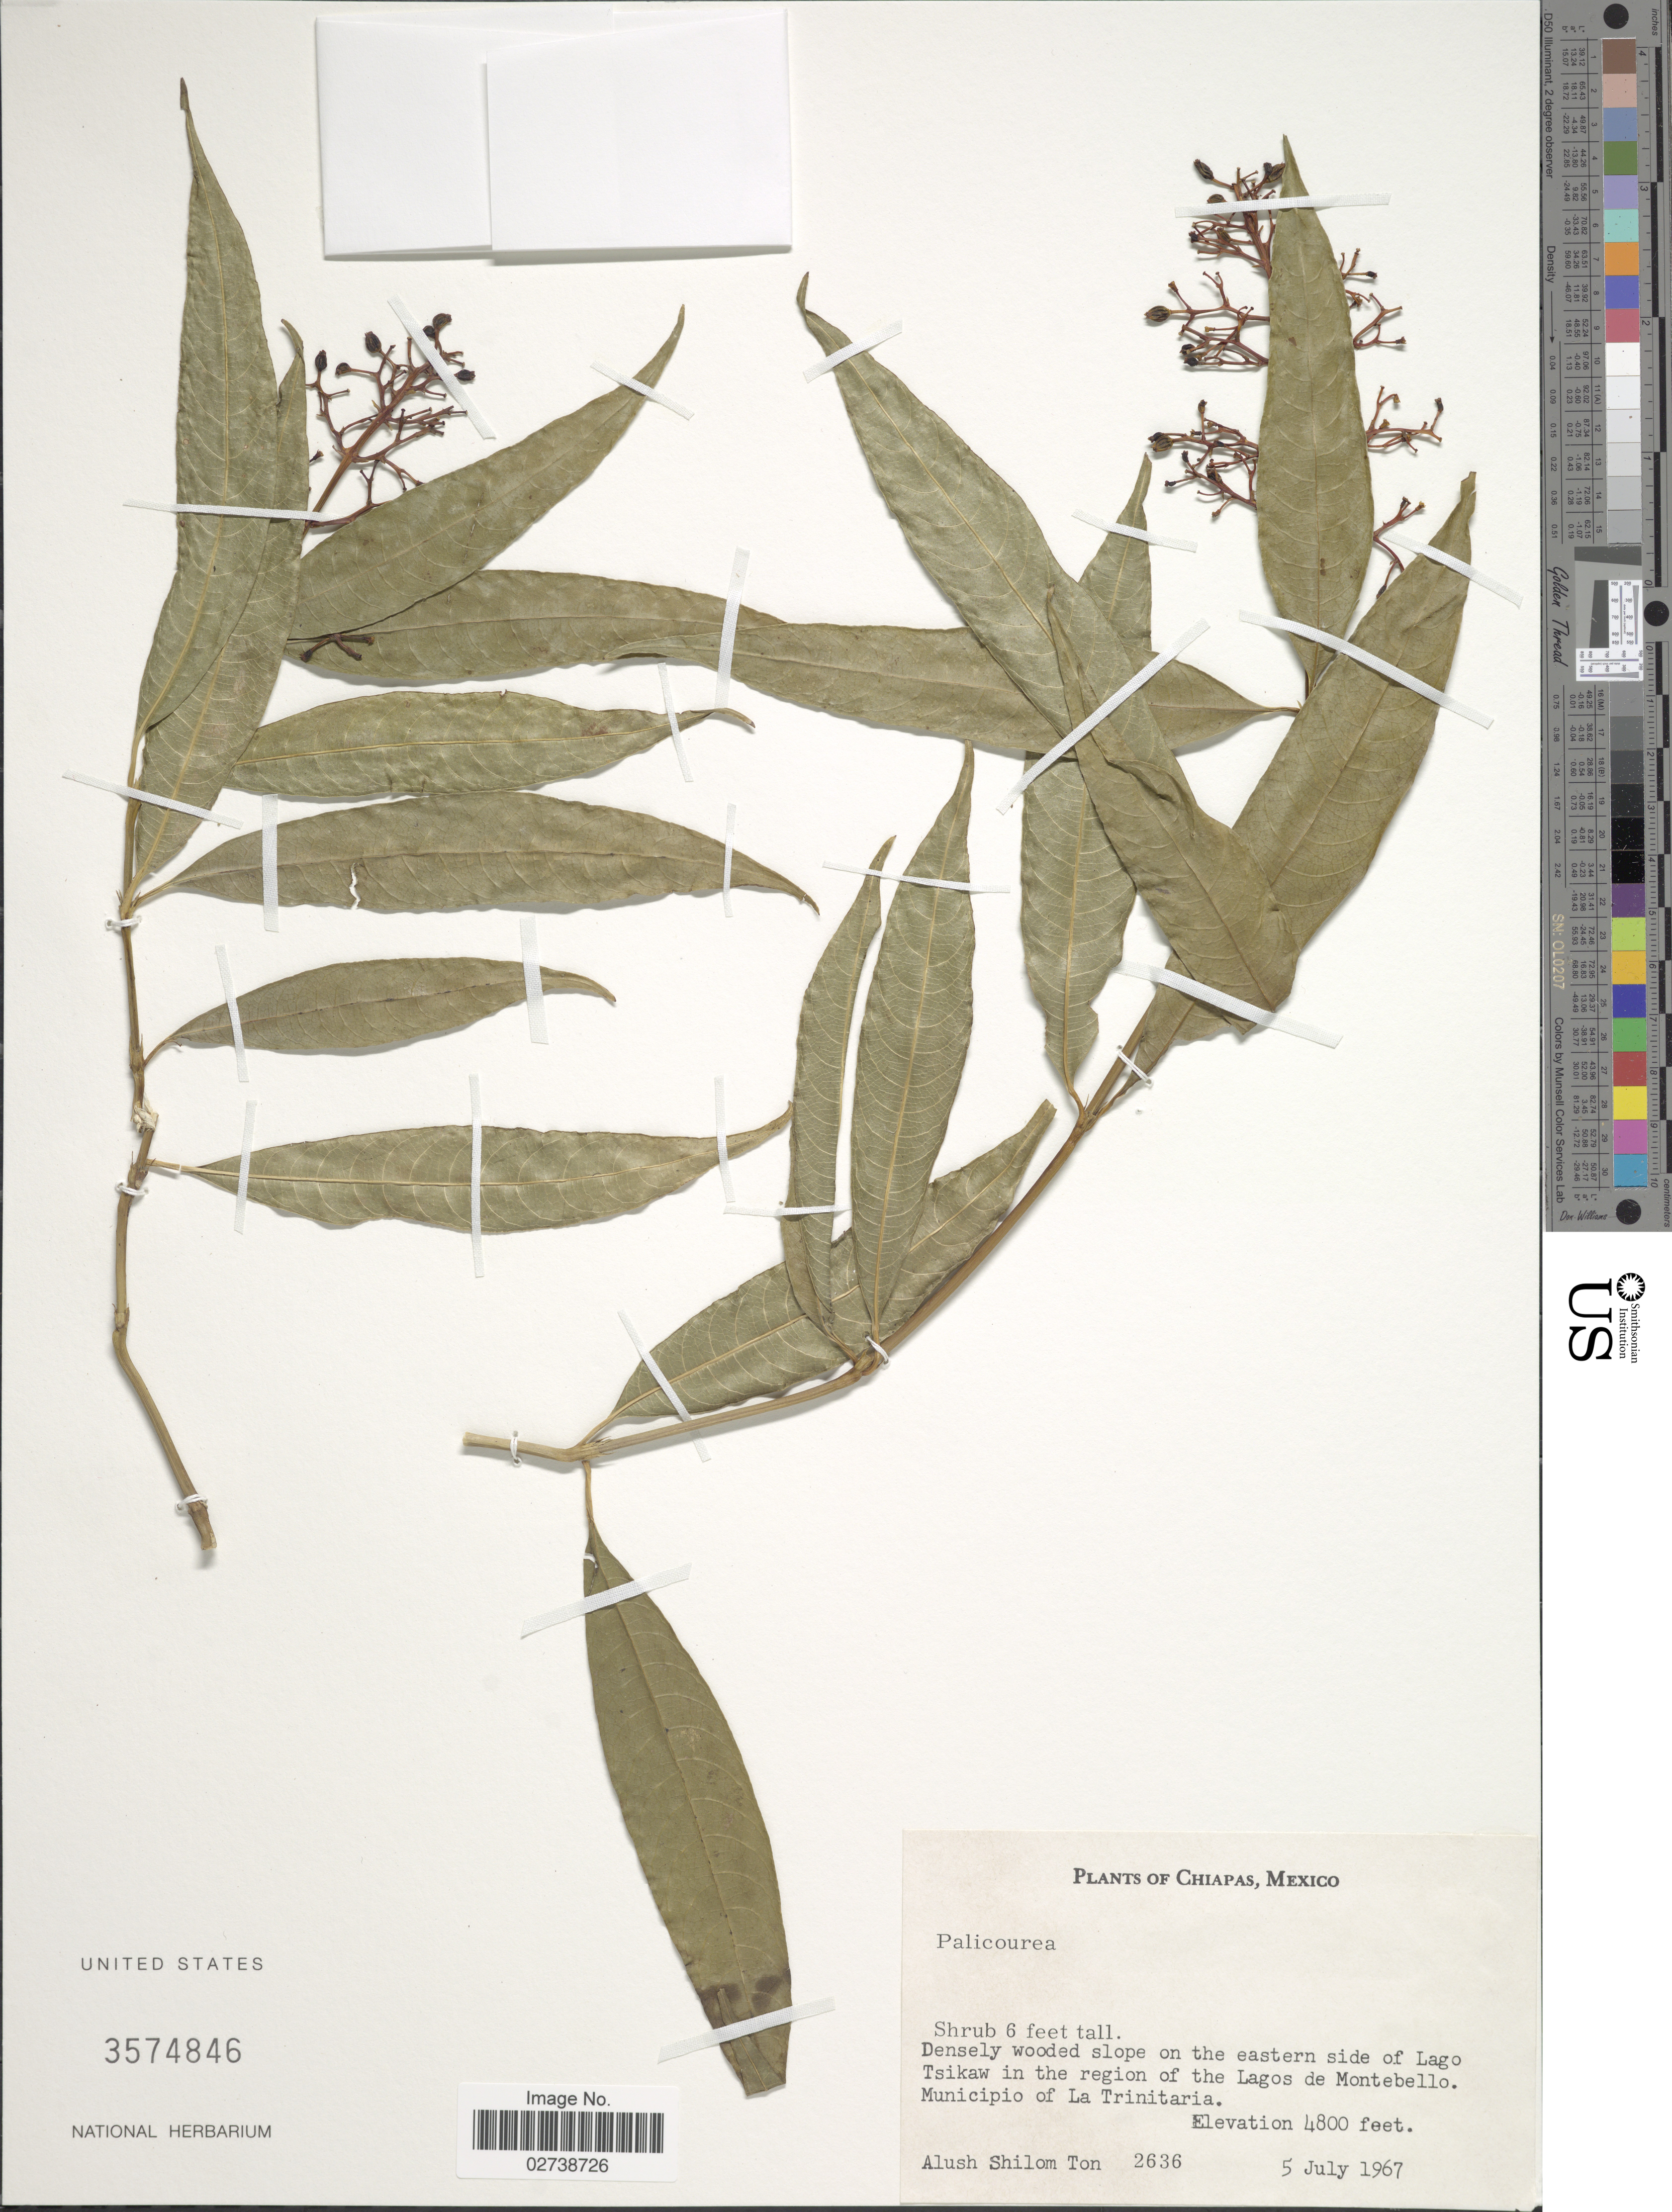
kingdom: Plantae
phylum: Tracheophyta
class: Magnoliopsida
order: Gentianales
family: Rubiaceae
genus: Palicourea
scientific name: Palicourea sp.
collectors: A. M. Ton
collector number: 2636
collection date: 1967-07-05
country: Mexico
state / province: Chiapas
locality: Densely wooded slope on the eastern side of Lago Tsikaw in the region of the Lagos de Montebello. Municipio of La Trinitaria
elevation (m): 1463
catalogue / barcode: US 3574846